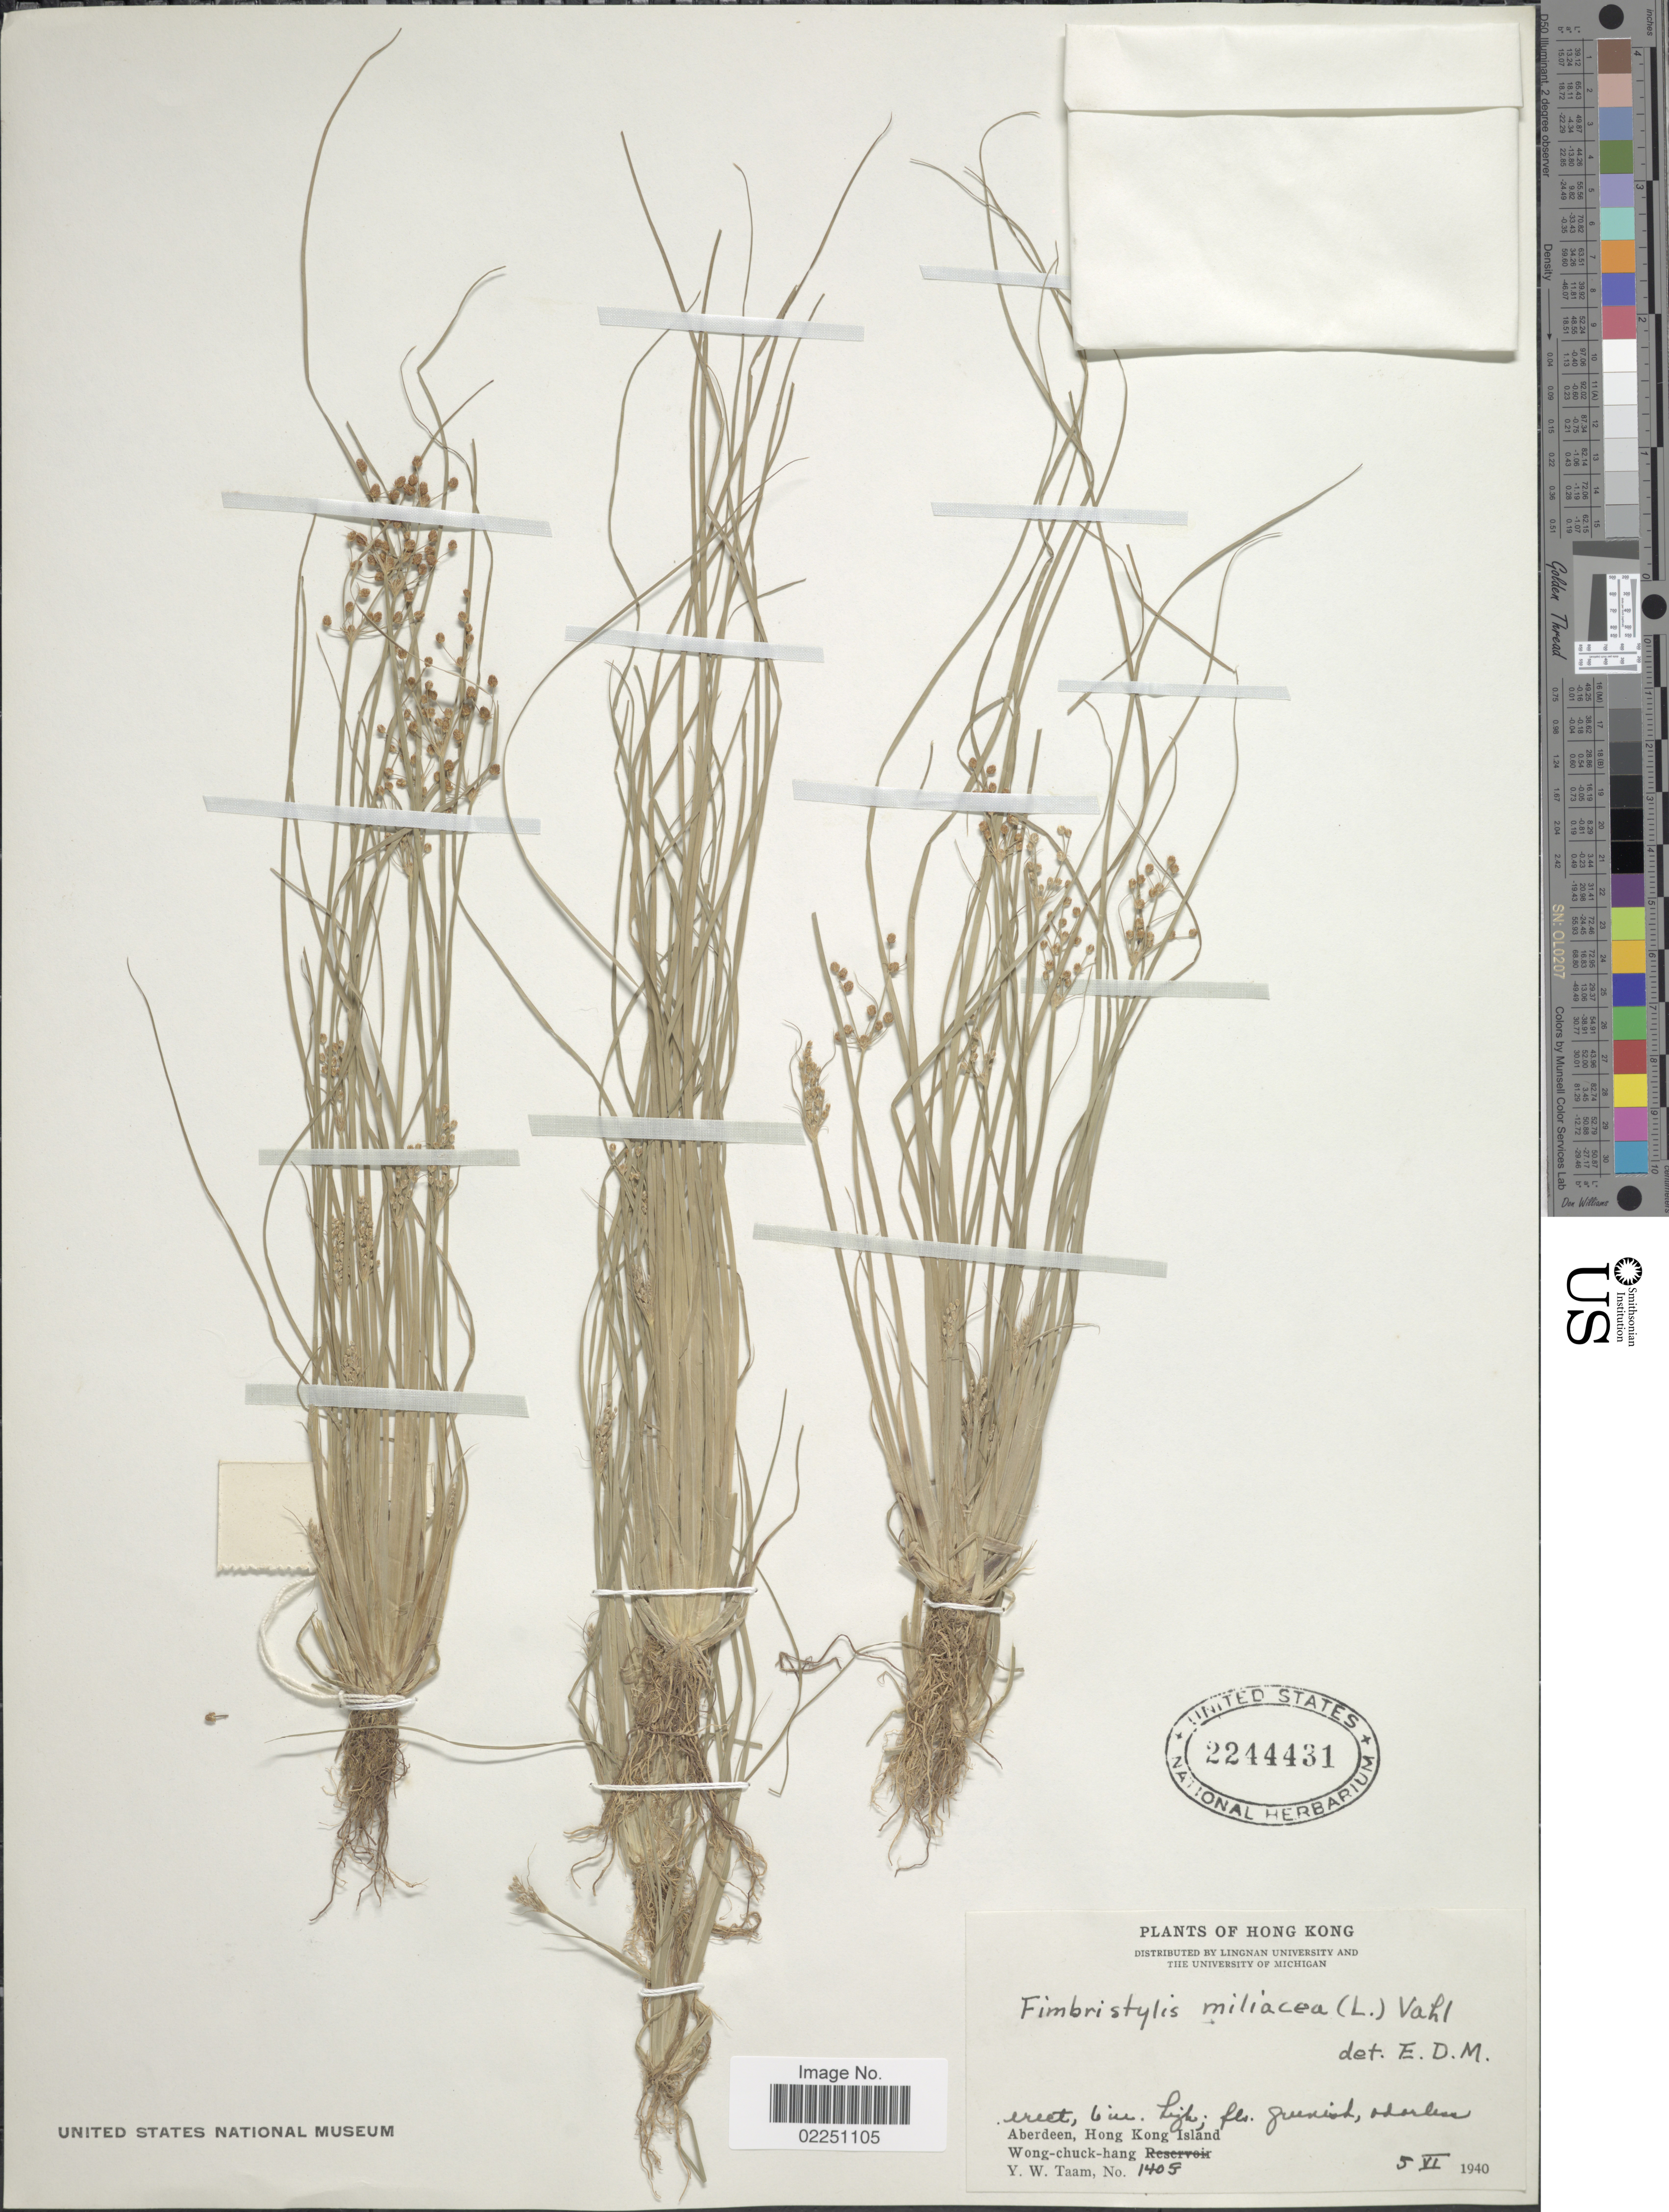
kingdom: Plantae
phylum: Tracheophyta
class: Liliopsida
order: Poales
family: Cyperaceae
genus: Fimbristylis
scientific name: Fimbristylis littoralis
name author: Gaudich.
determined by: Strong, M. T., (US), Smithsonian Institution - National Museum of Natural History (UNITED STATES)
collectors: Y. W. Taam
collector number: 1405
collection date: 1940-06-05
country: China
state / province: Hong Kong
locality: Aberdeen, Hong Kong Island. Wong-chuck-hang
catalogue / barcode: US 2244431